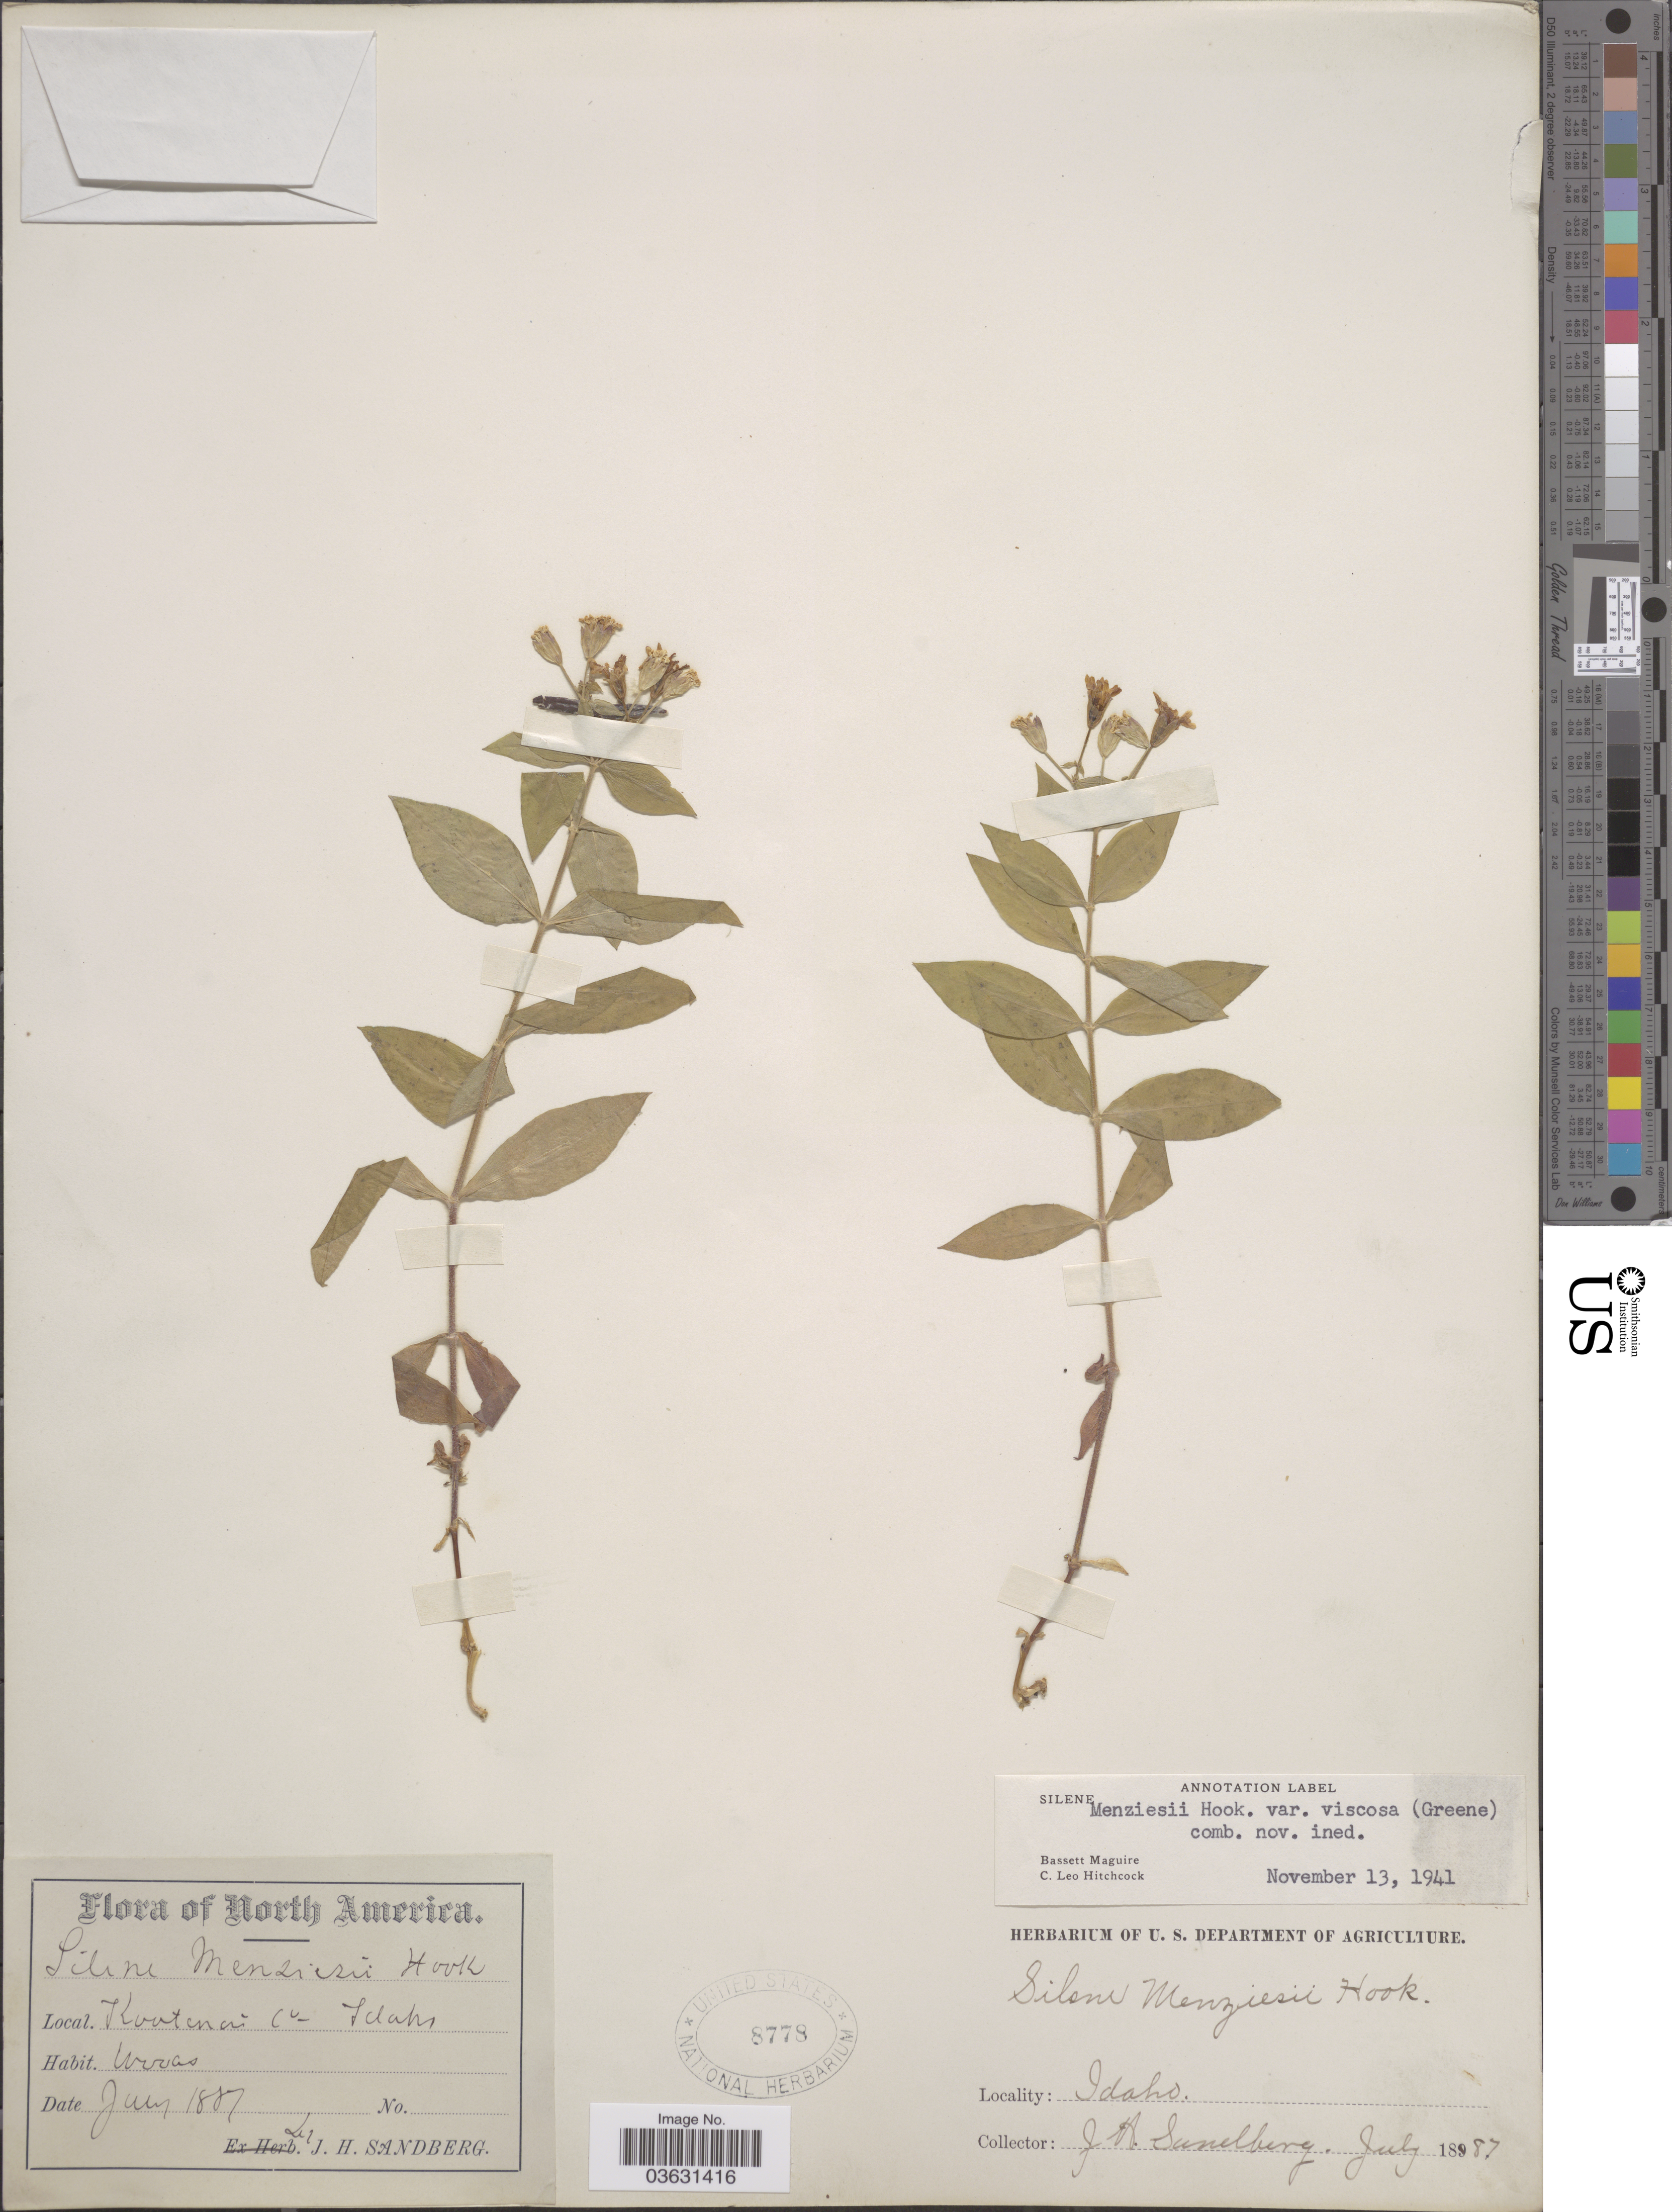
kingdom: Plantae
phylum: Tracheophyta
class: Magnoliopsida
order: Caryophyllales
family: Caryophyllaceae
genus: Silene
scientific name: Silene menziesii var. viscosa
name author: (Greene) C.L. Hitchc. & Maguire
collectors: J. H. Sandberg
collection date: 1887-07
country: United States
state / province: Idaho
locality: Kootenai Co. Moscow.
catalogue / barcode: US 8778